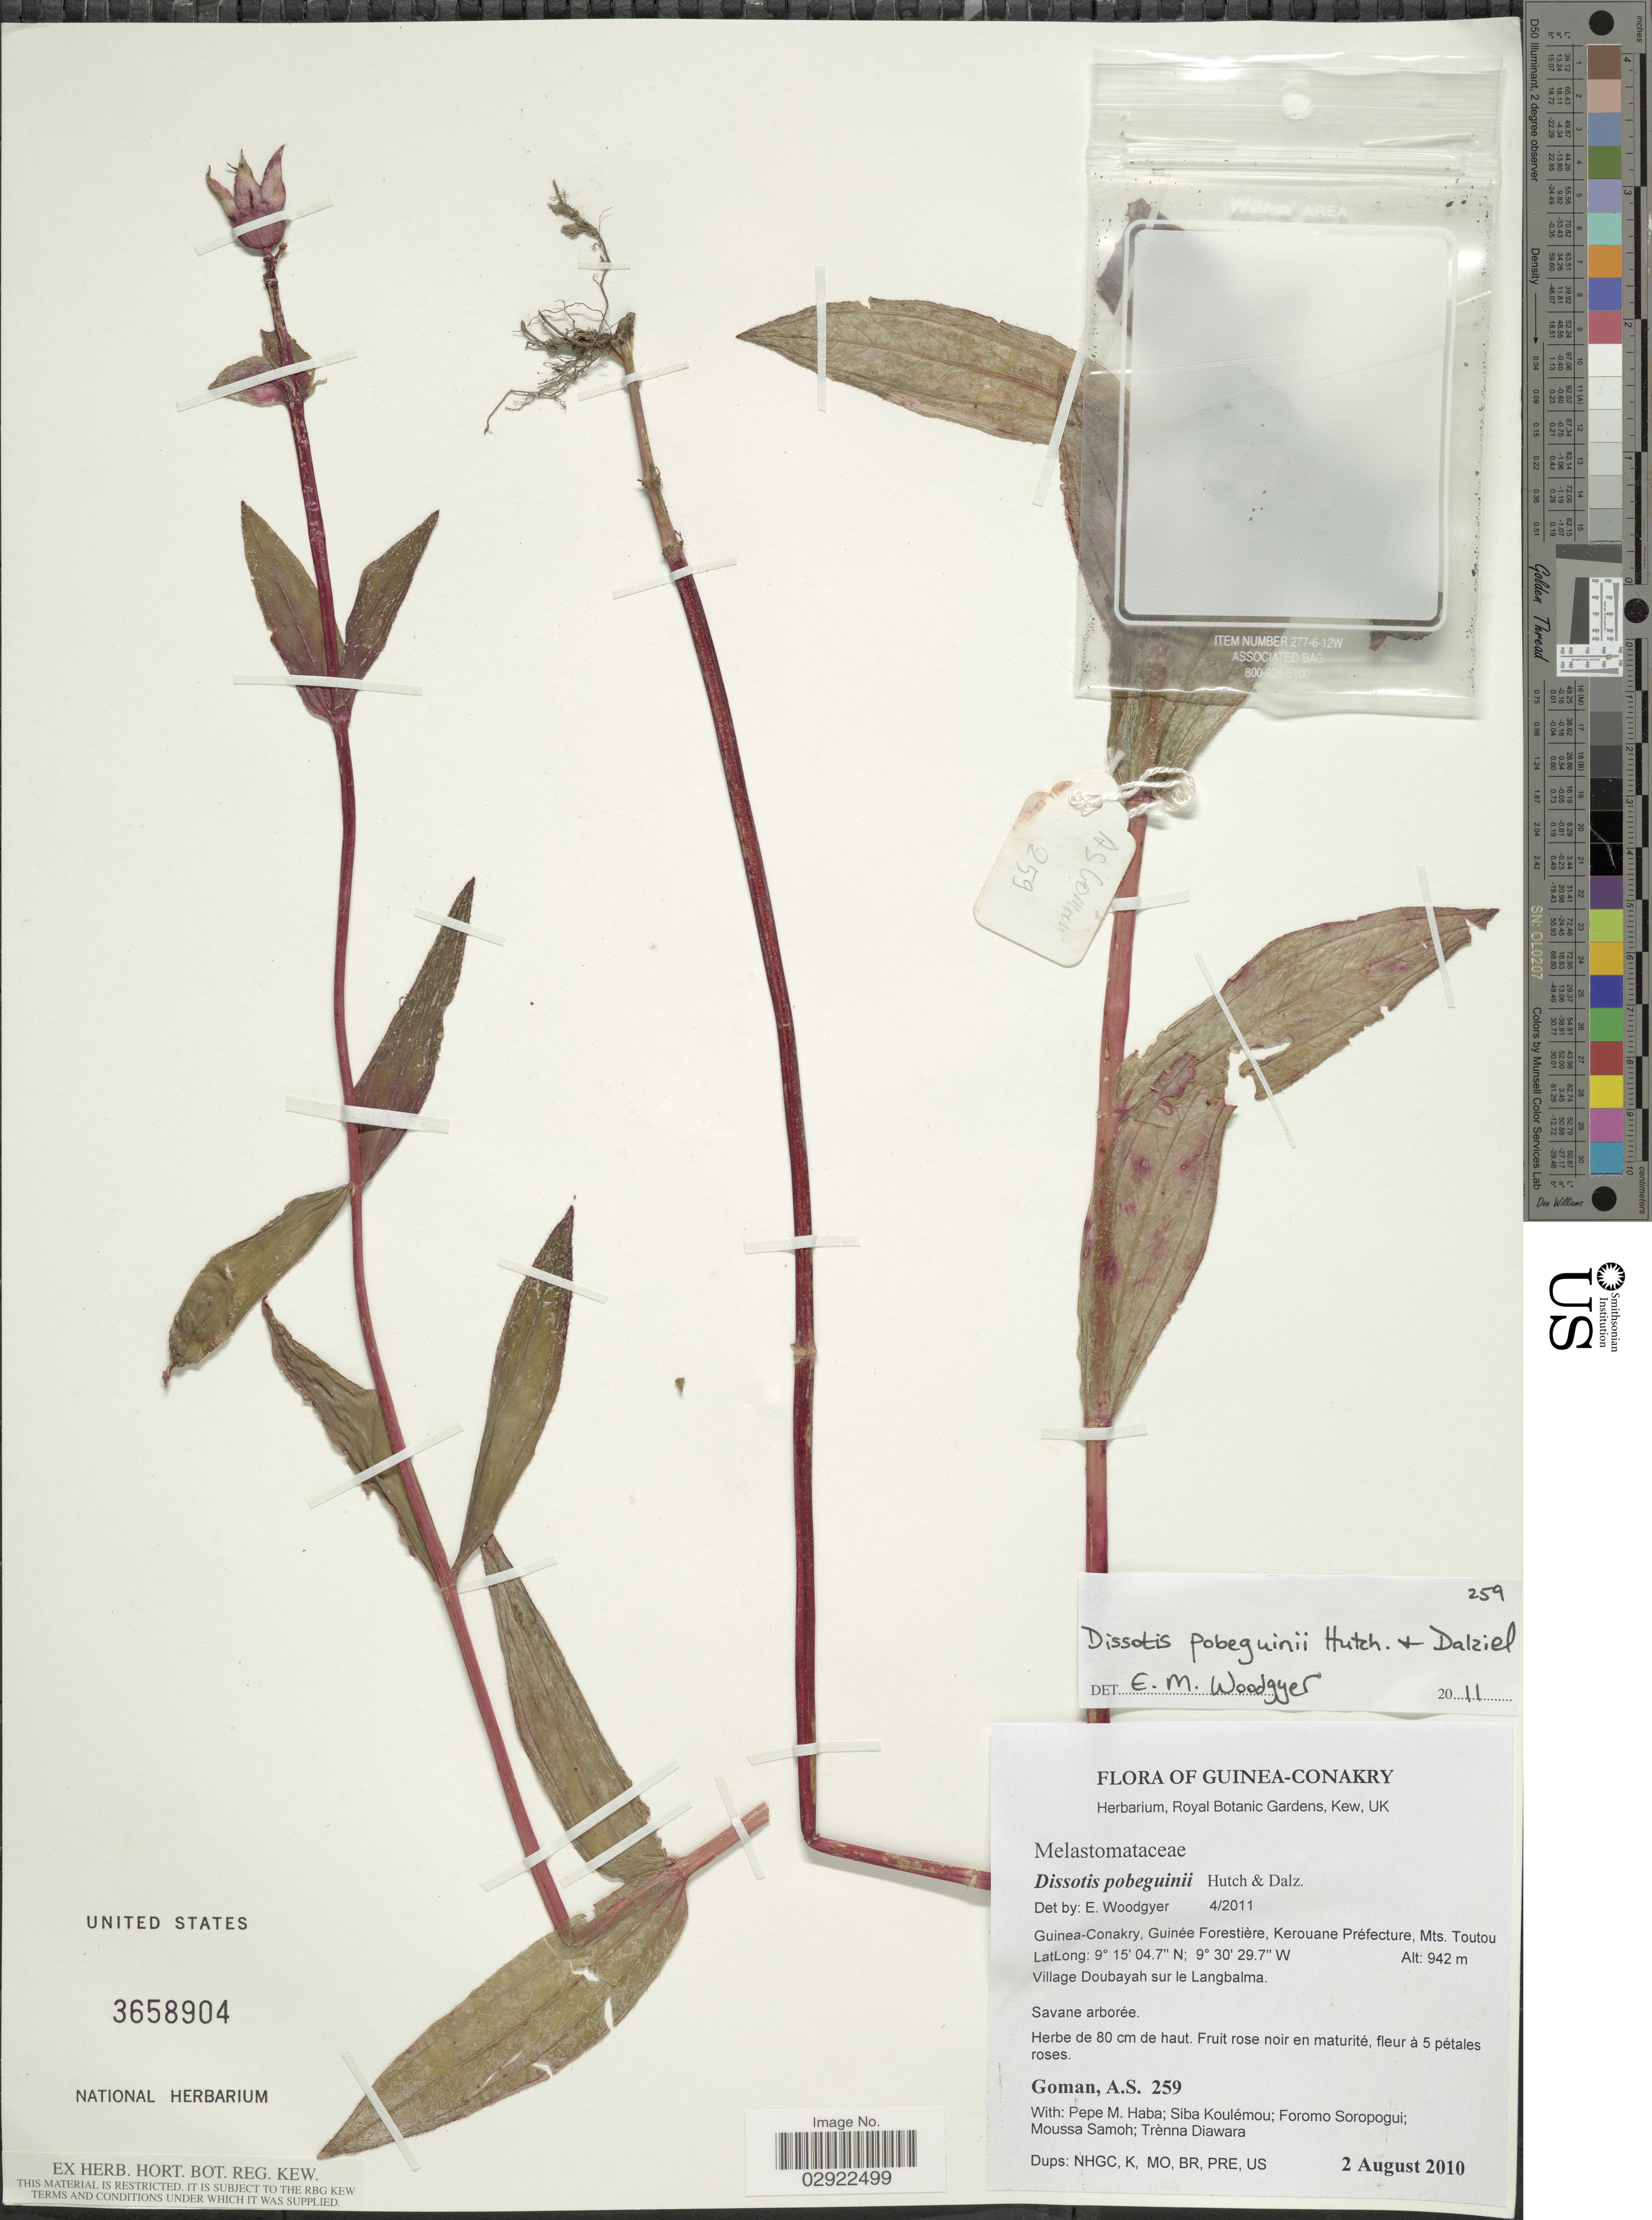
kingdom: Plantae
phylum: Tracheophyta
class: Magnoliopsida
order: Myrtales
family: Melastomataceae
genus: Anaheterotis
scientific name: Anaheterotis pobeguinii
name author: (Hutch. & Dalziel) Ver.-Lib. & G. Kadereit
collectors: A. Goman, P. Haba, S. Koulémou, F. Soropogui & et al.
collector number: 259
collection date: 2010-08-02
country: Guinea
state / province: Conakry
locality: Guinea-Conakry, Guinée Forestière, Kerouane Préfecture, Mts. Toutou. Village Doubayah sur le Langbalma.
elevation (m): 942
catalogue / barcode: US 3658904